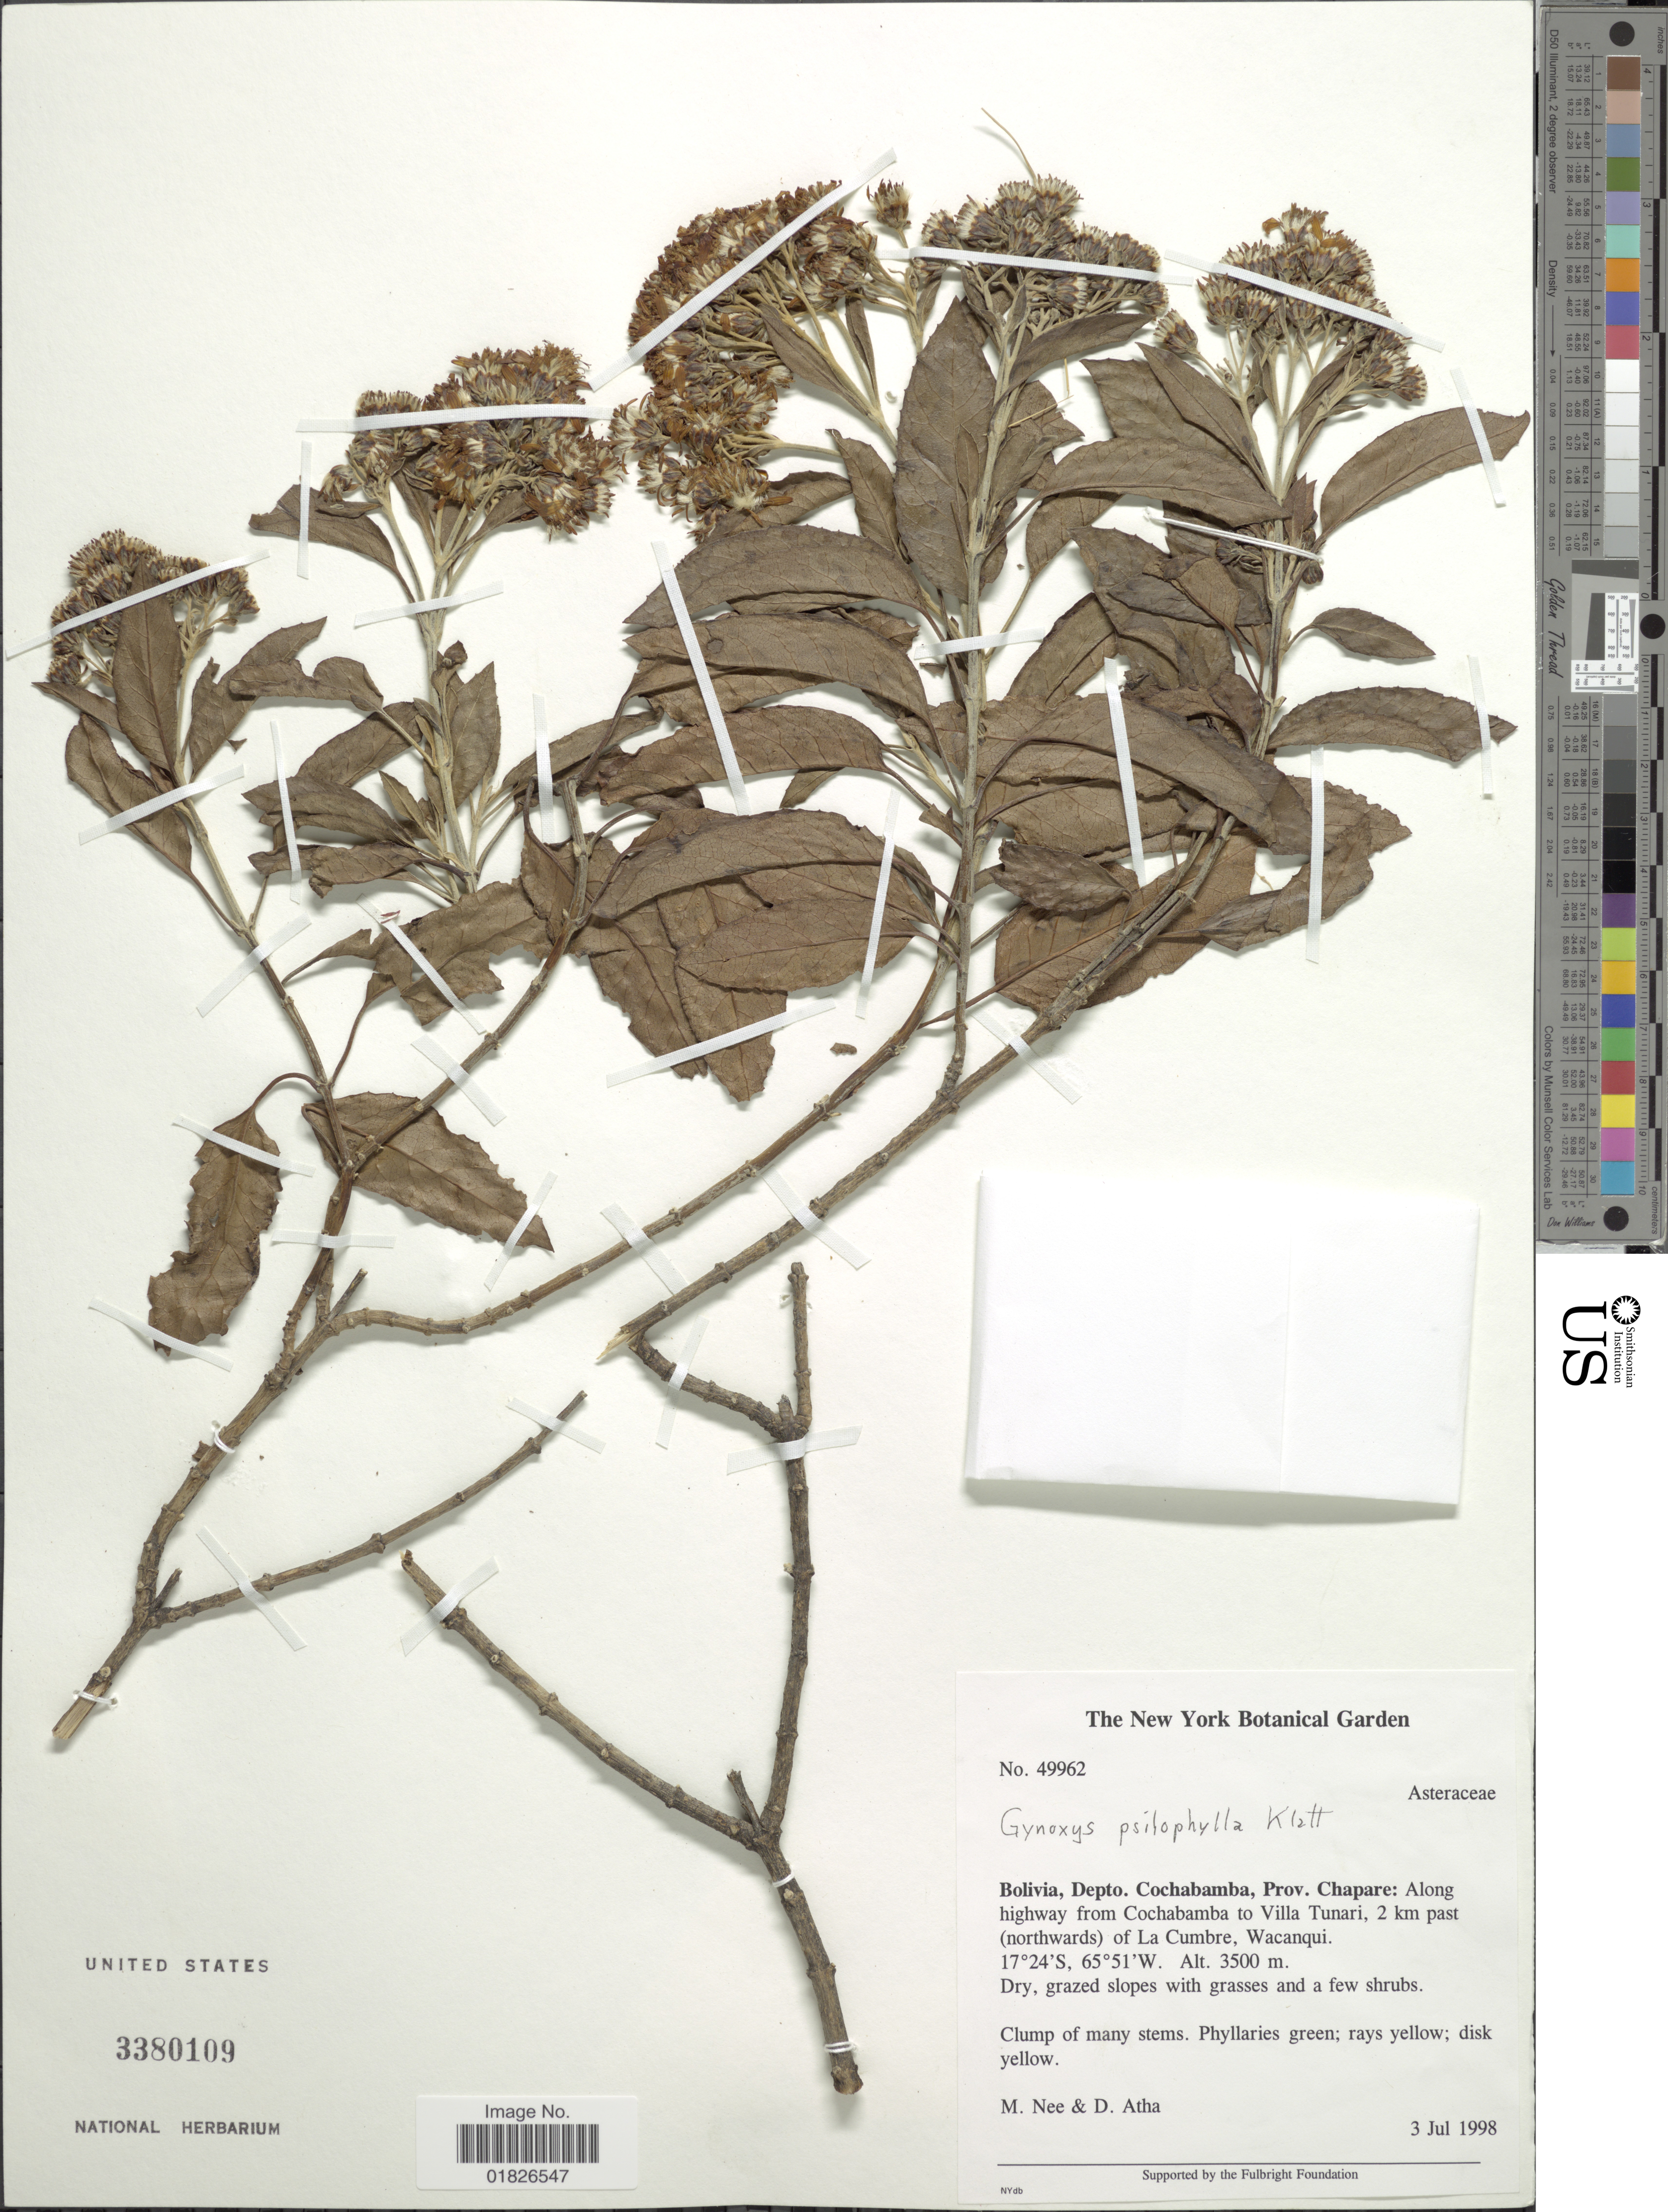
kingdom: Plantae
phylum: Tracheophyta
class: Magnoliopsida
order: Asterales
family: Asteraceae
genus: Gynoxys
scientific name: Gynoxys psilophylla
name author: Klatt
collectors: M. Nee & D. Atha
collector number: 49962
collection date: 1998-07-03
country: Bolivia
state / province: Cochabamba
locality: Prov. Chapare, along highway from Cochabamba to Villa Tunari, 2 km past (northwards) of La Cumbre, Wacanqui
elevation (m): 3500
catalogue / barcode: US 3380109